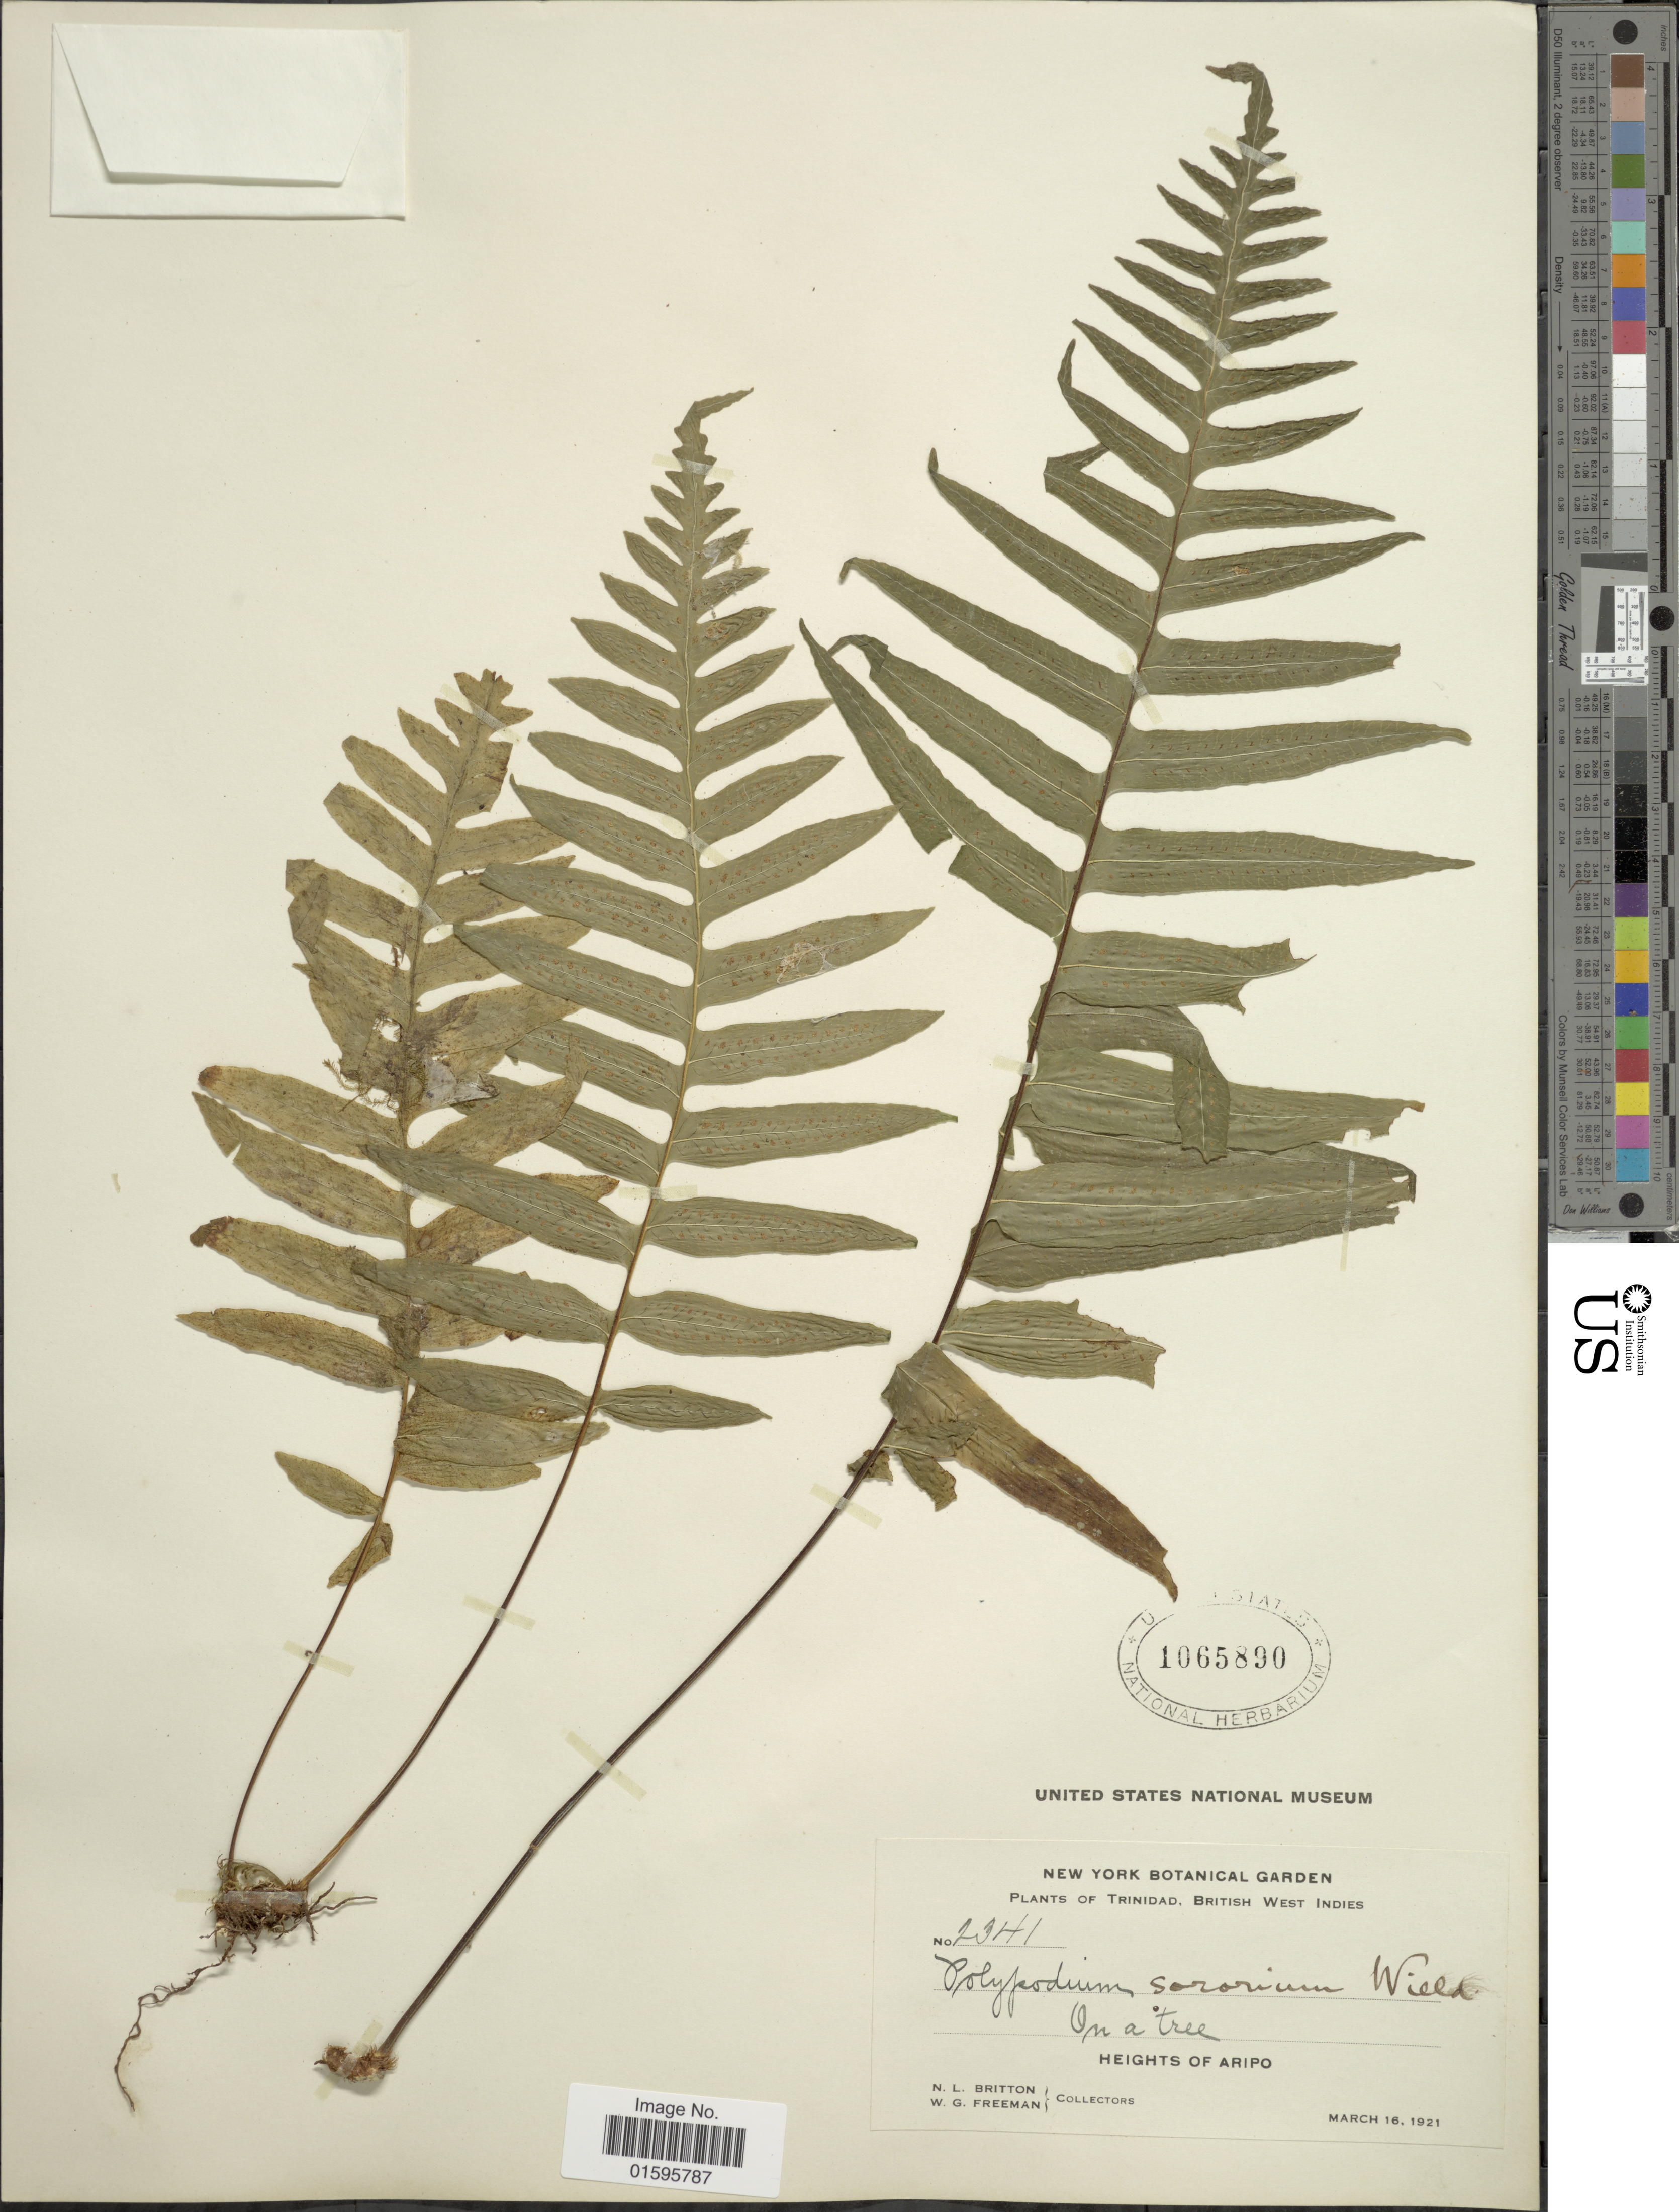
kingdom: Plantae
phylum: Tracheophyta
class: Polypodiopsida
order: Polypodiales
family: Polypodiaceae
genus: Polypodium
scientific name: Polypodium dulce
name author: Poir.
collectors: N. Britton & W. Freeman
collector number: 2341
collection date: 1921-03-16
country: Trinidad and Tobago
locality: Trinidad, British West Indies, Heights of Aripo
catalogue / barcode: US 1065890